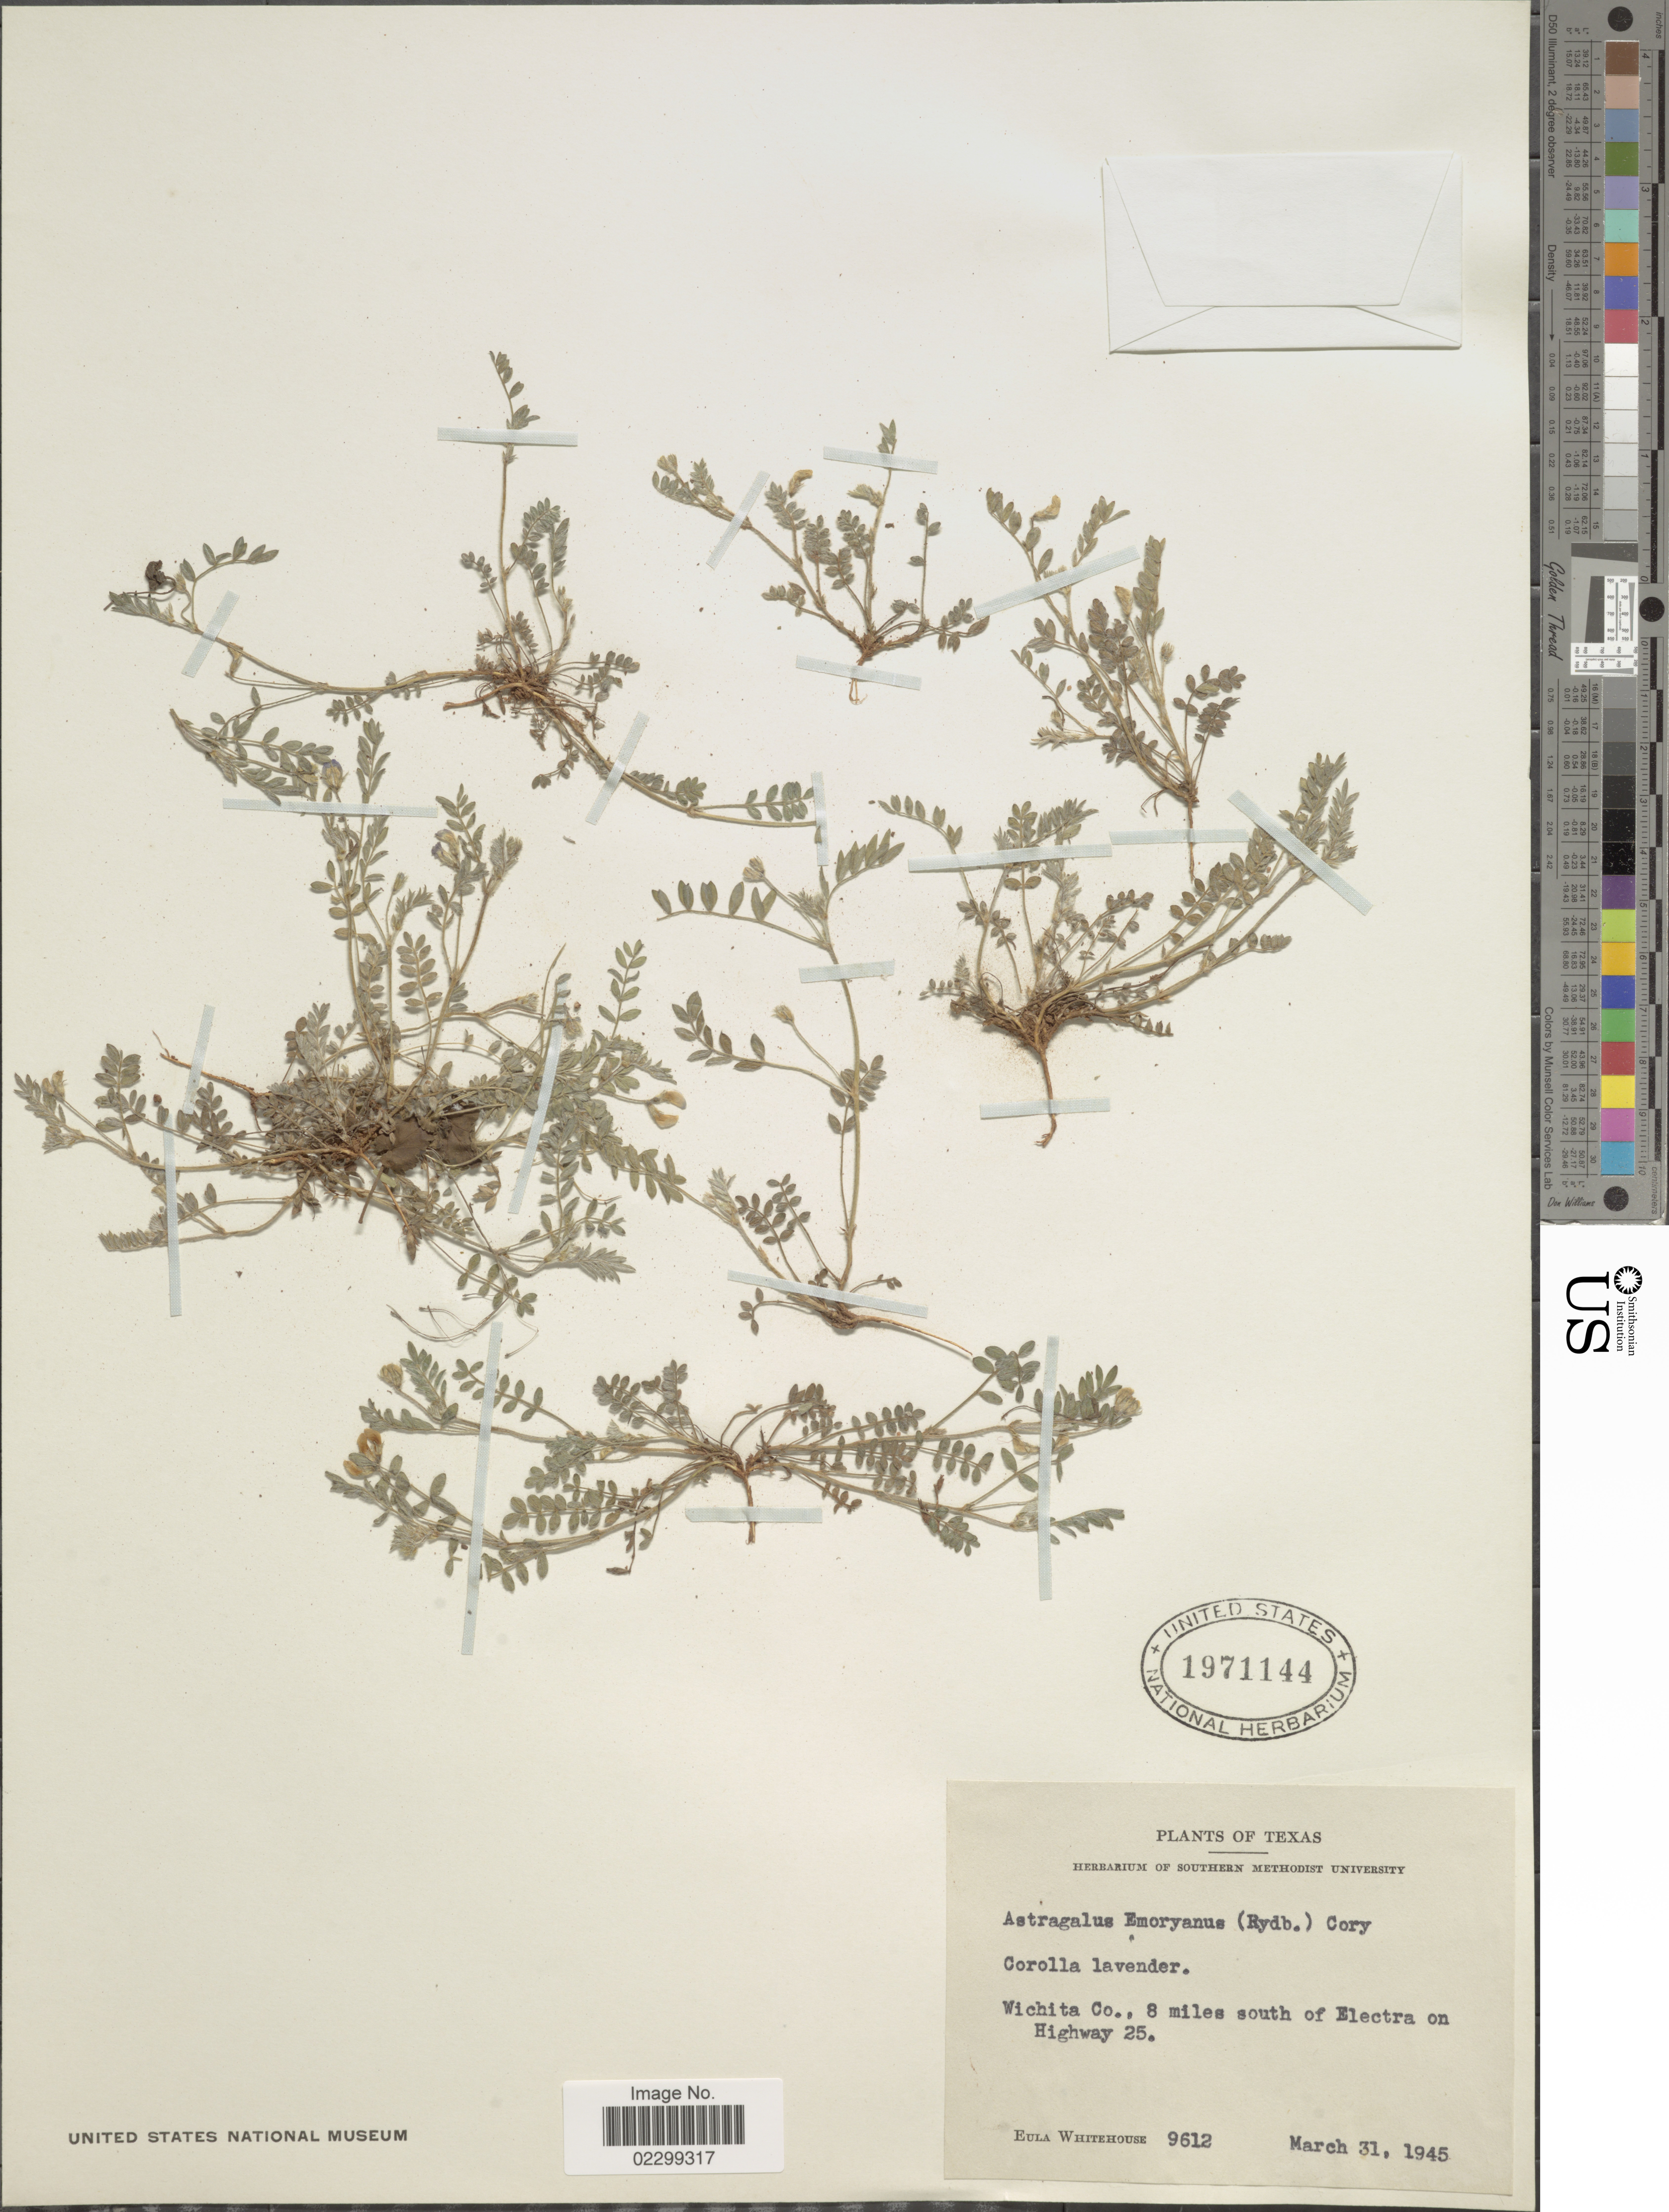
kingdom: Plantae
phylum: Tracheophyta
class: Magnoliopsida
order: Fabales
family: Fabaceae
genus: Astragalus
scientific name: Astragalus austrinus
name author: (Small) O.E. Schulz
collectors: E. Whitehouse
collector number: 9612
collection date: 1945-03-31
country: United States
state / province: Texas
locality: Wichita Co., 8 miles south of Electra on Highway 25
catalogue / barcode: US 1971144